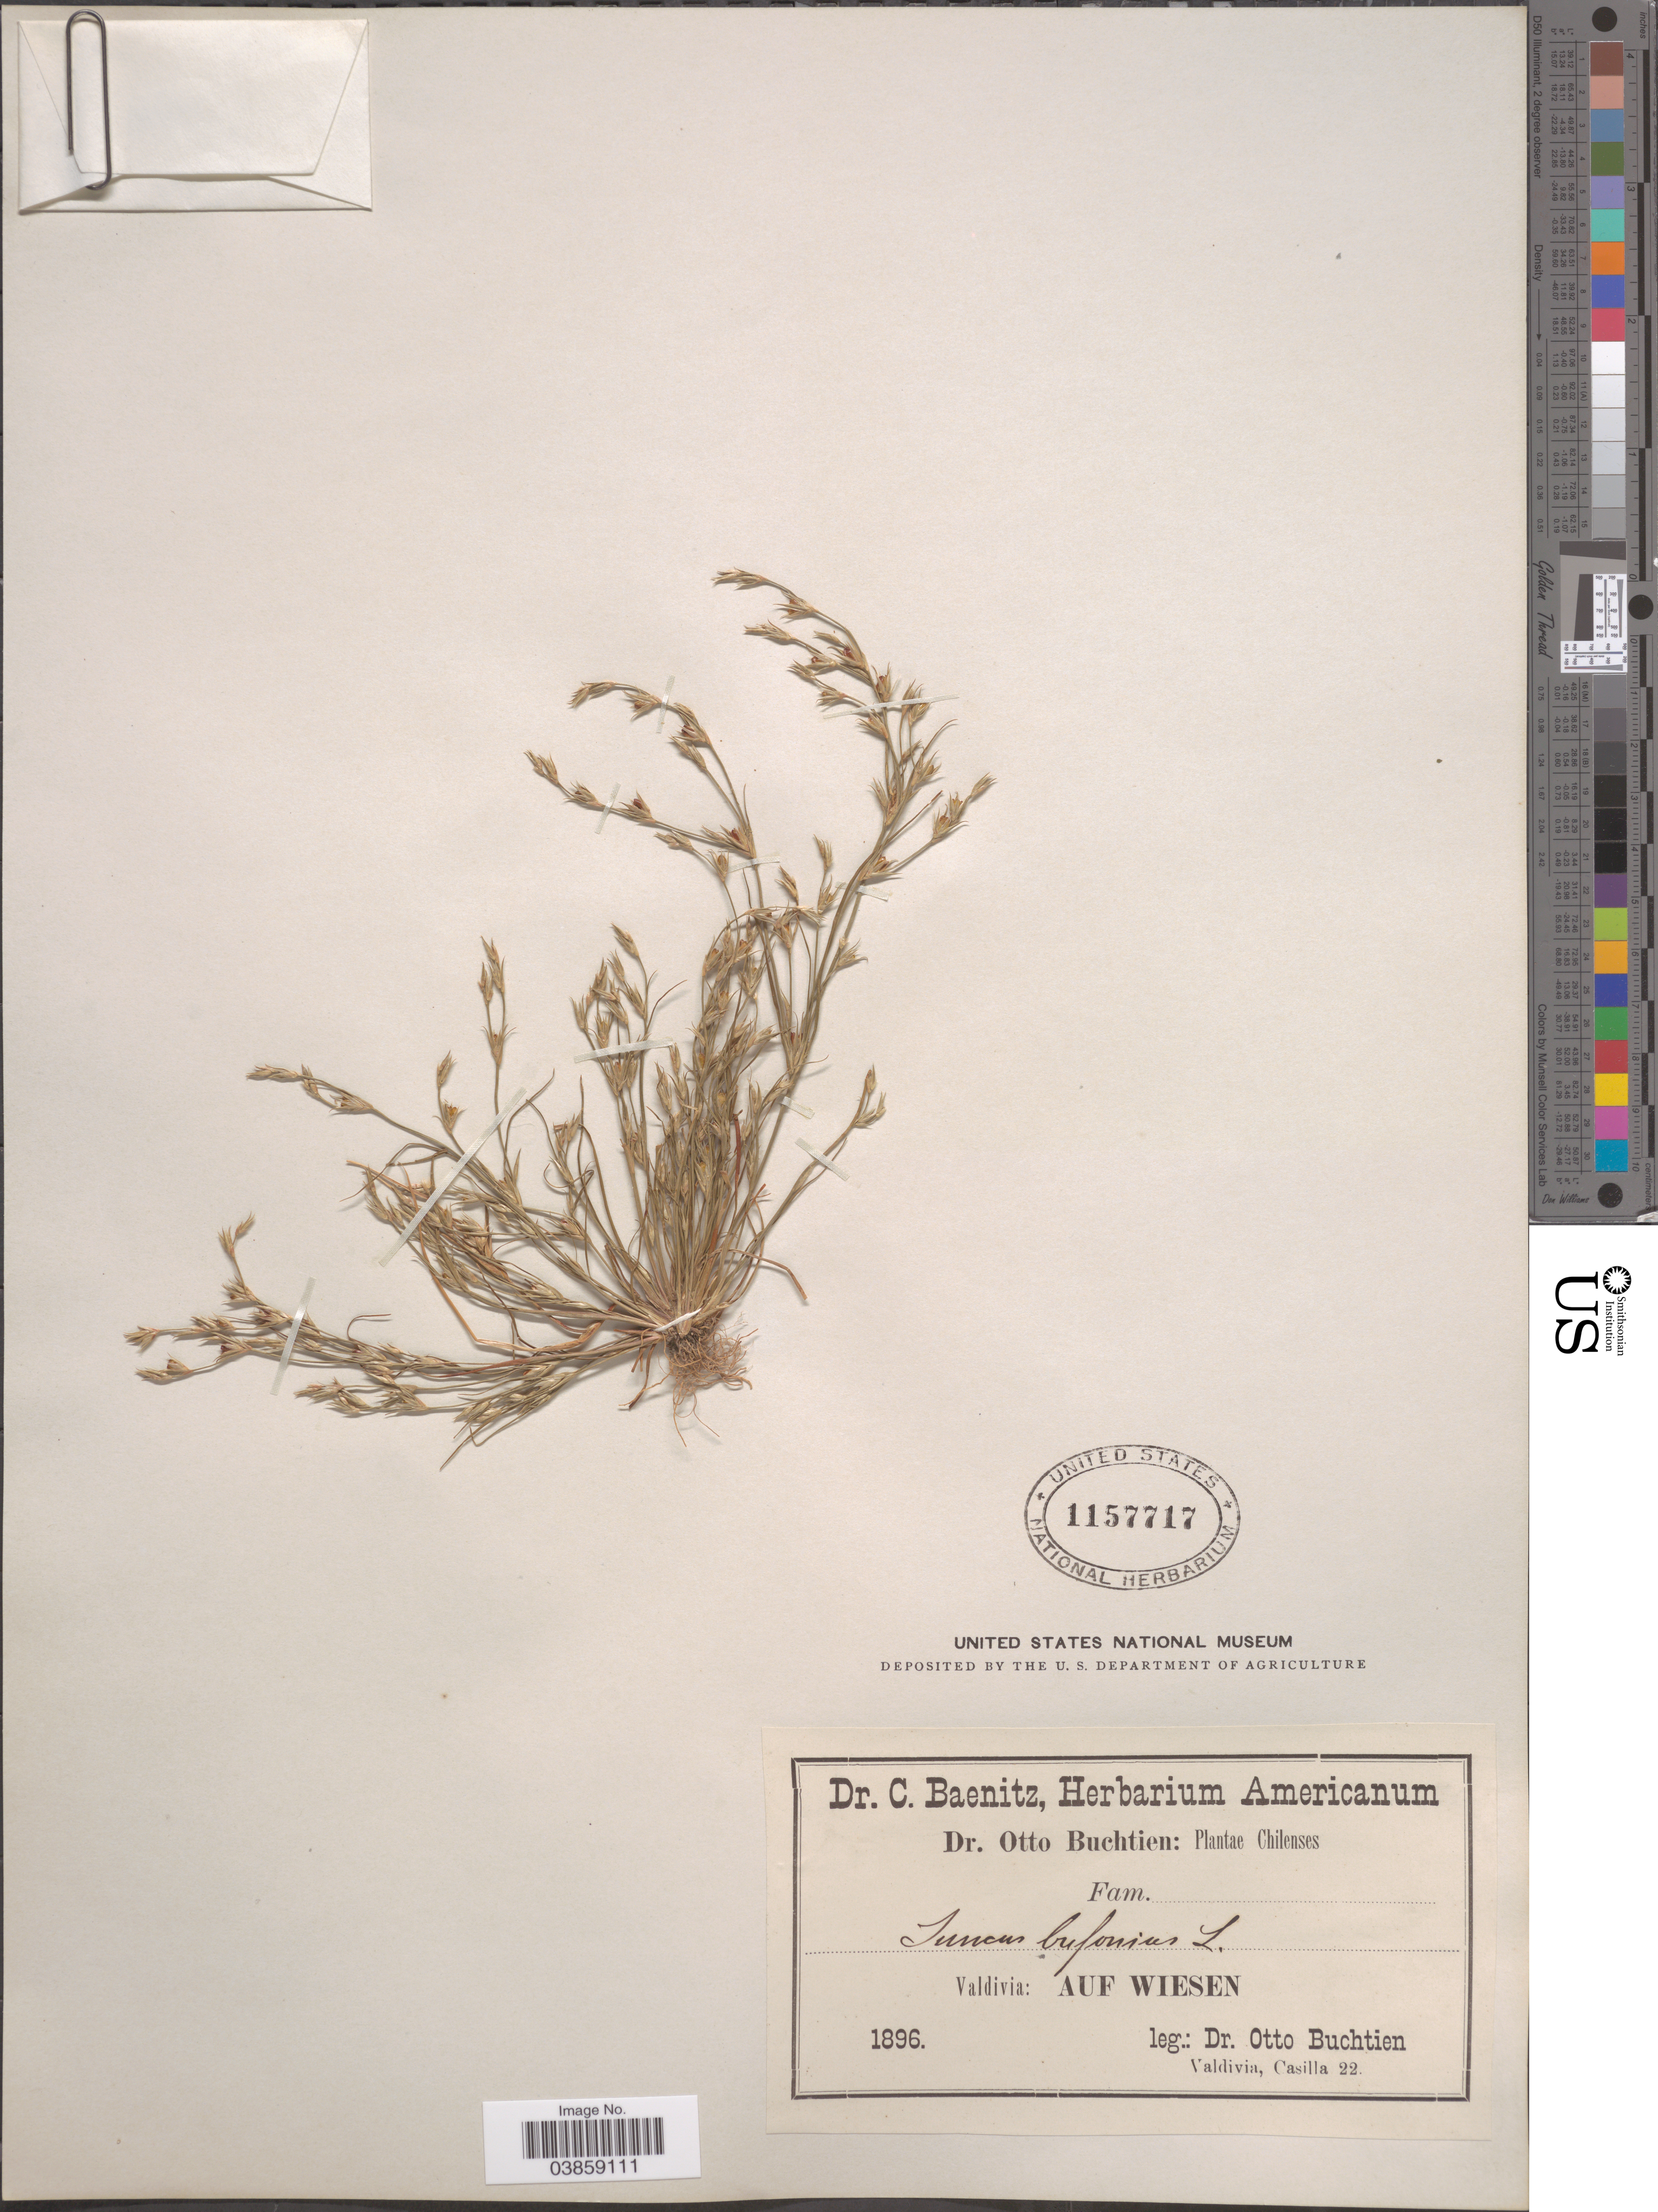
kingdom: Plantae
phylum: Tracheophyta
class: Liliopsida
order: Poales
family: Juncaceae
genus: Juncus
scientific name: Juncus bufonius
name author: L.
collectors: O. Buchtien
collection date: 1896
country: Chile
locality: Valdivia: Auf Wiesen.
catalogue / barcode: US 1157717